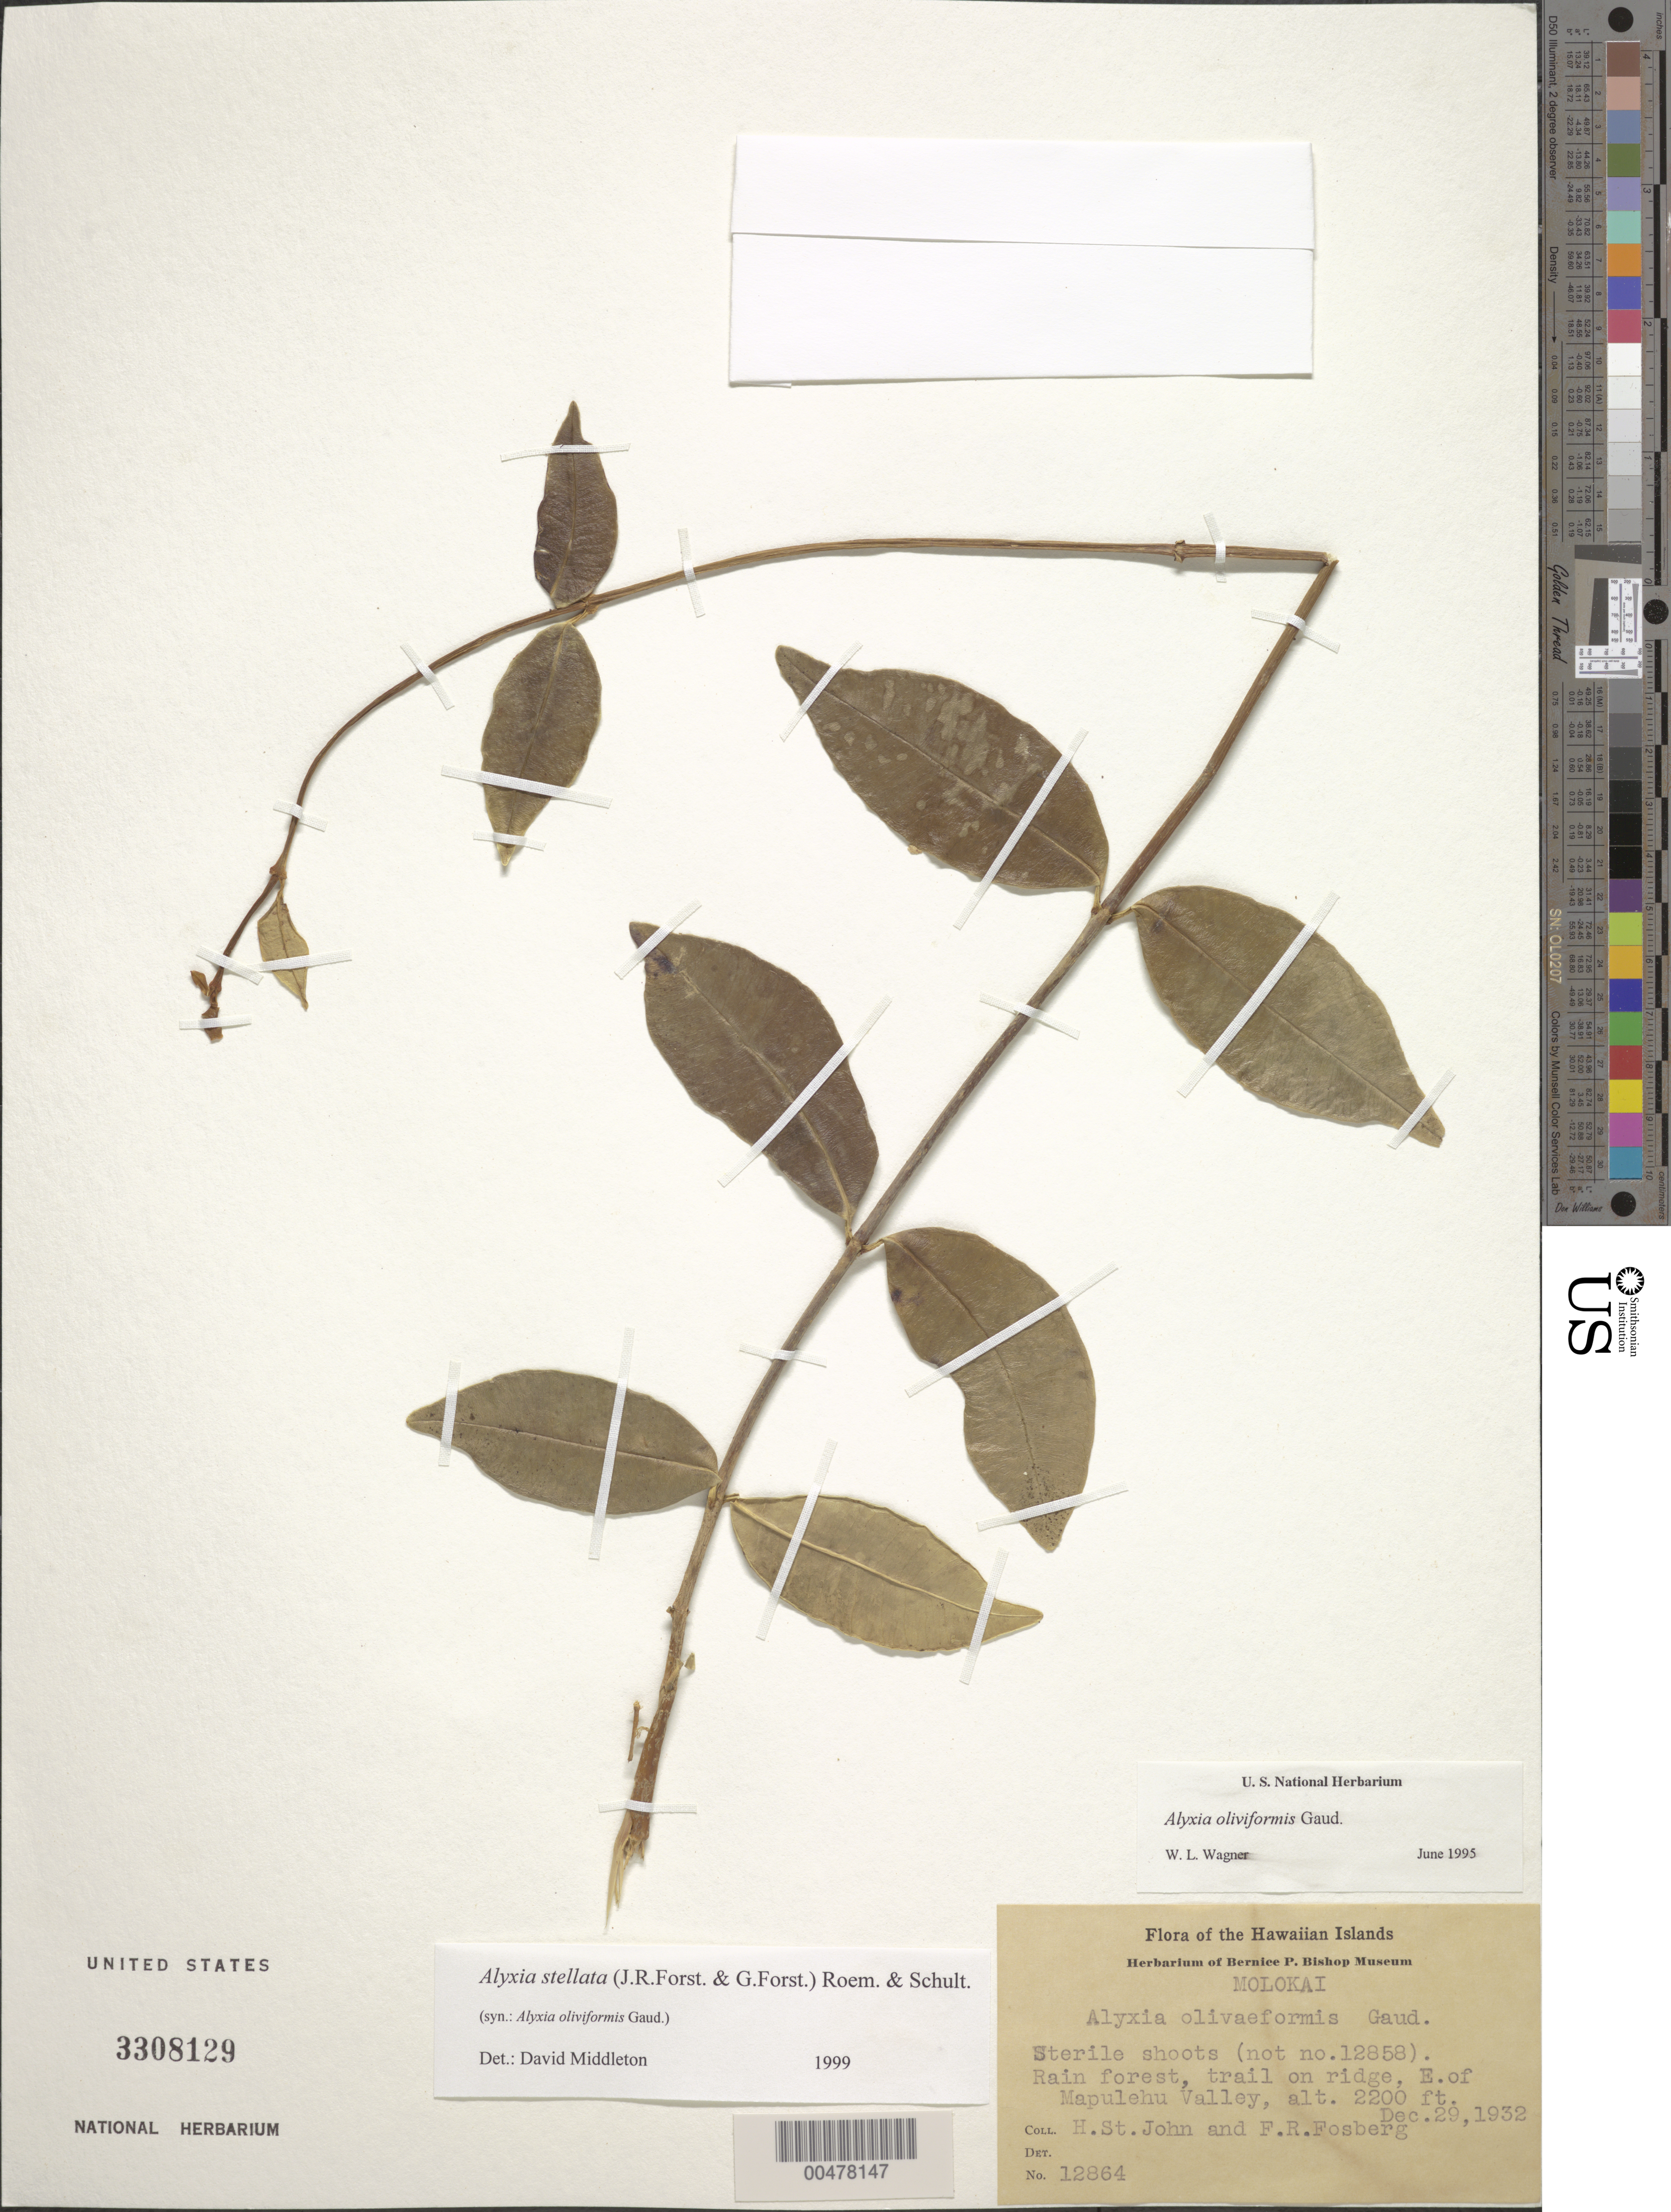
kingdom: Plantae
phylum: Tracheophyta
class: Magnoliopsida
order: Gentianales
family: Apocynaceae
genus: Alyxia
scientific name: Alyxia stellata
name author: (J.R. Forst. & G. Forst.) Roem. & Schult.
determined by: Middleton, D. J.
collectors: H. St. John & F. R. Fosberg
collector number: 12864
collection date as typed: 29 Dec 1932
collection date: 1932-12-29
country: United States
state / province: Hawaii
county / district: Maui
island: Moloka'i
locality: E of Mapulehu Valley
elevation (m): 671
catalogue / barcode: US 3308129